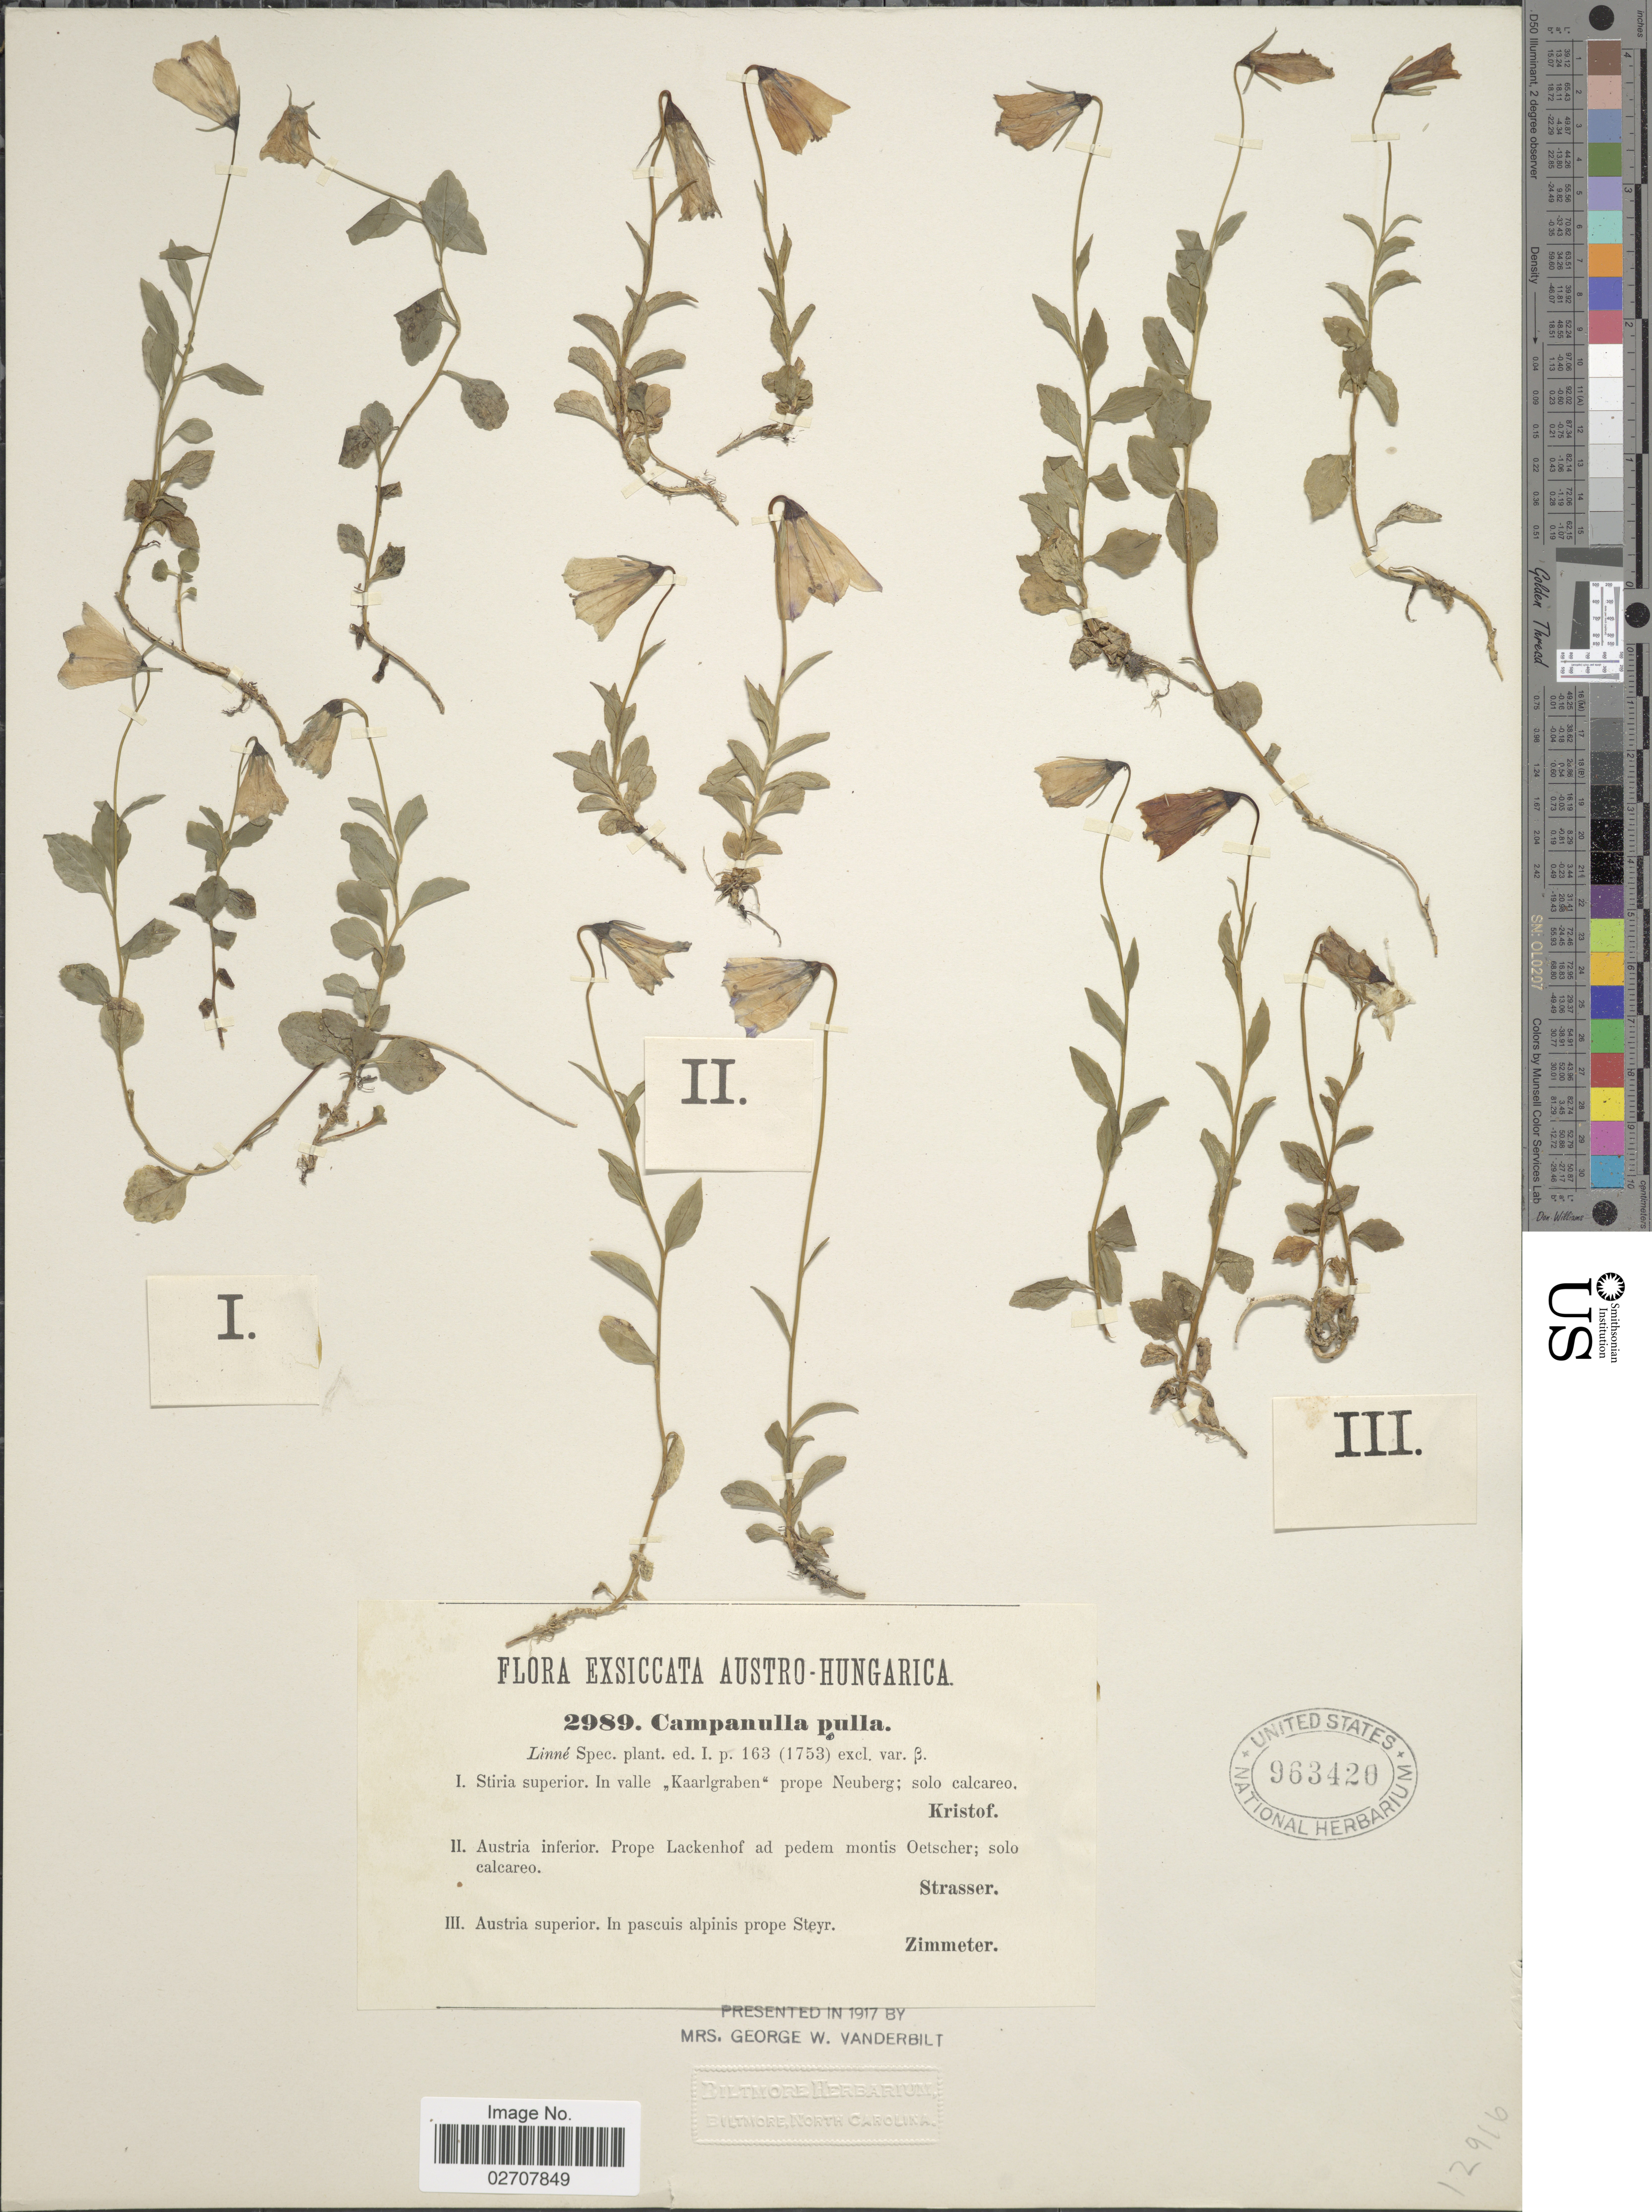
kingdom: Plantae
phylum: Tracheophyta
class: Magnoliopsida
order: Asterales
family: Campanulaceae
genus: Campanula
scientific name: Campanula pulla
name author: L.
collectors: Kristof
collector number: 2989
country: Austria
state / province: Steiermark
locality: Stiria superior. "Kaarlgraben" prope Neuberg. Austro-Hungarcia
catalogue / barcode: US 963420